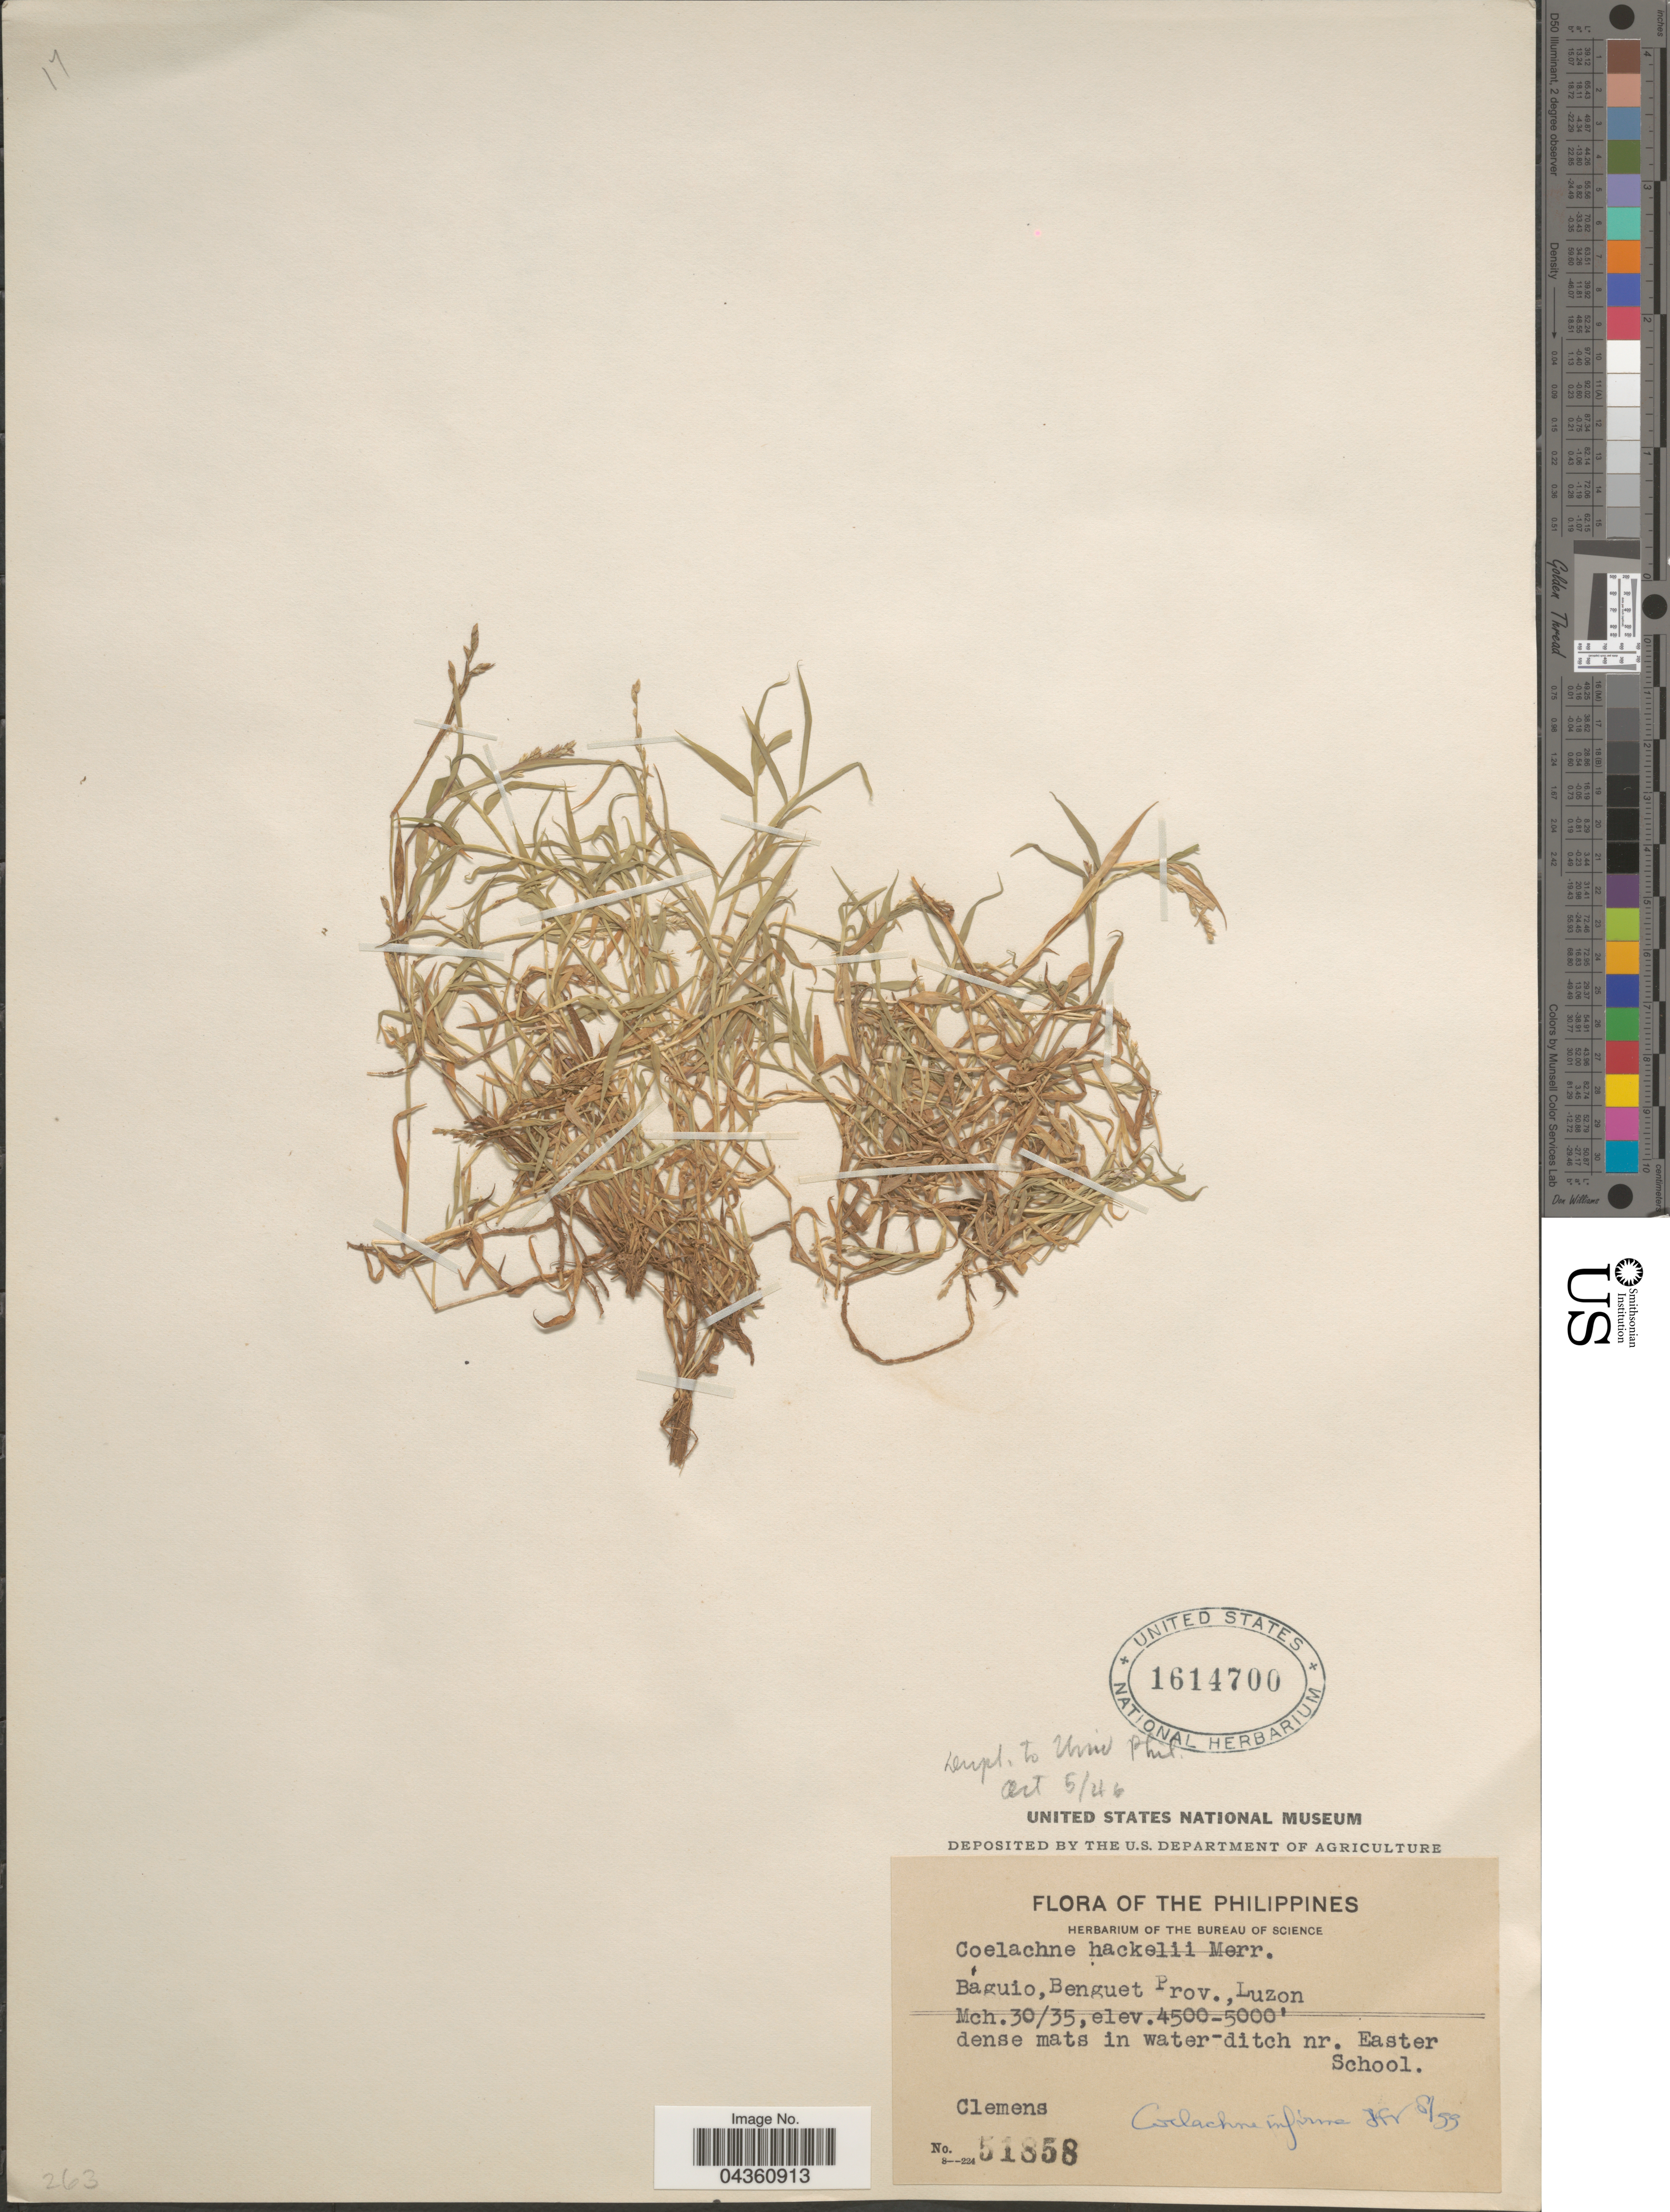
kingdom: Plantae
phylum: Tracheophyta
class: Liliopsida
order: Poales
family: Poaceae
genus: Coelachne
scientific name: Coelachne infirma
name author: Büse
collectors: -. Clemens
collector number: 51858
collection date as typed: Transcribed d/m/y: 30/3/35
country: Philippines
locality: Baguio, Benguet Prov., Luzon. In water-ditch nr. Easter School.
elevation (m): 1372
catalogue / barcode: US 1614700